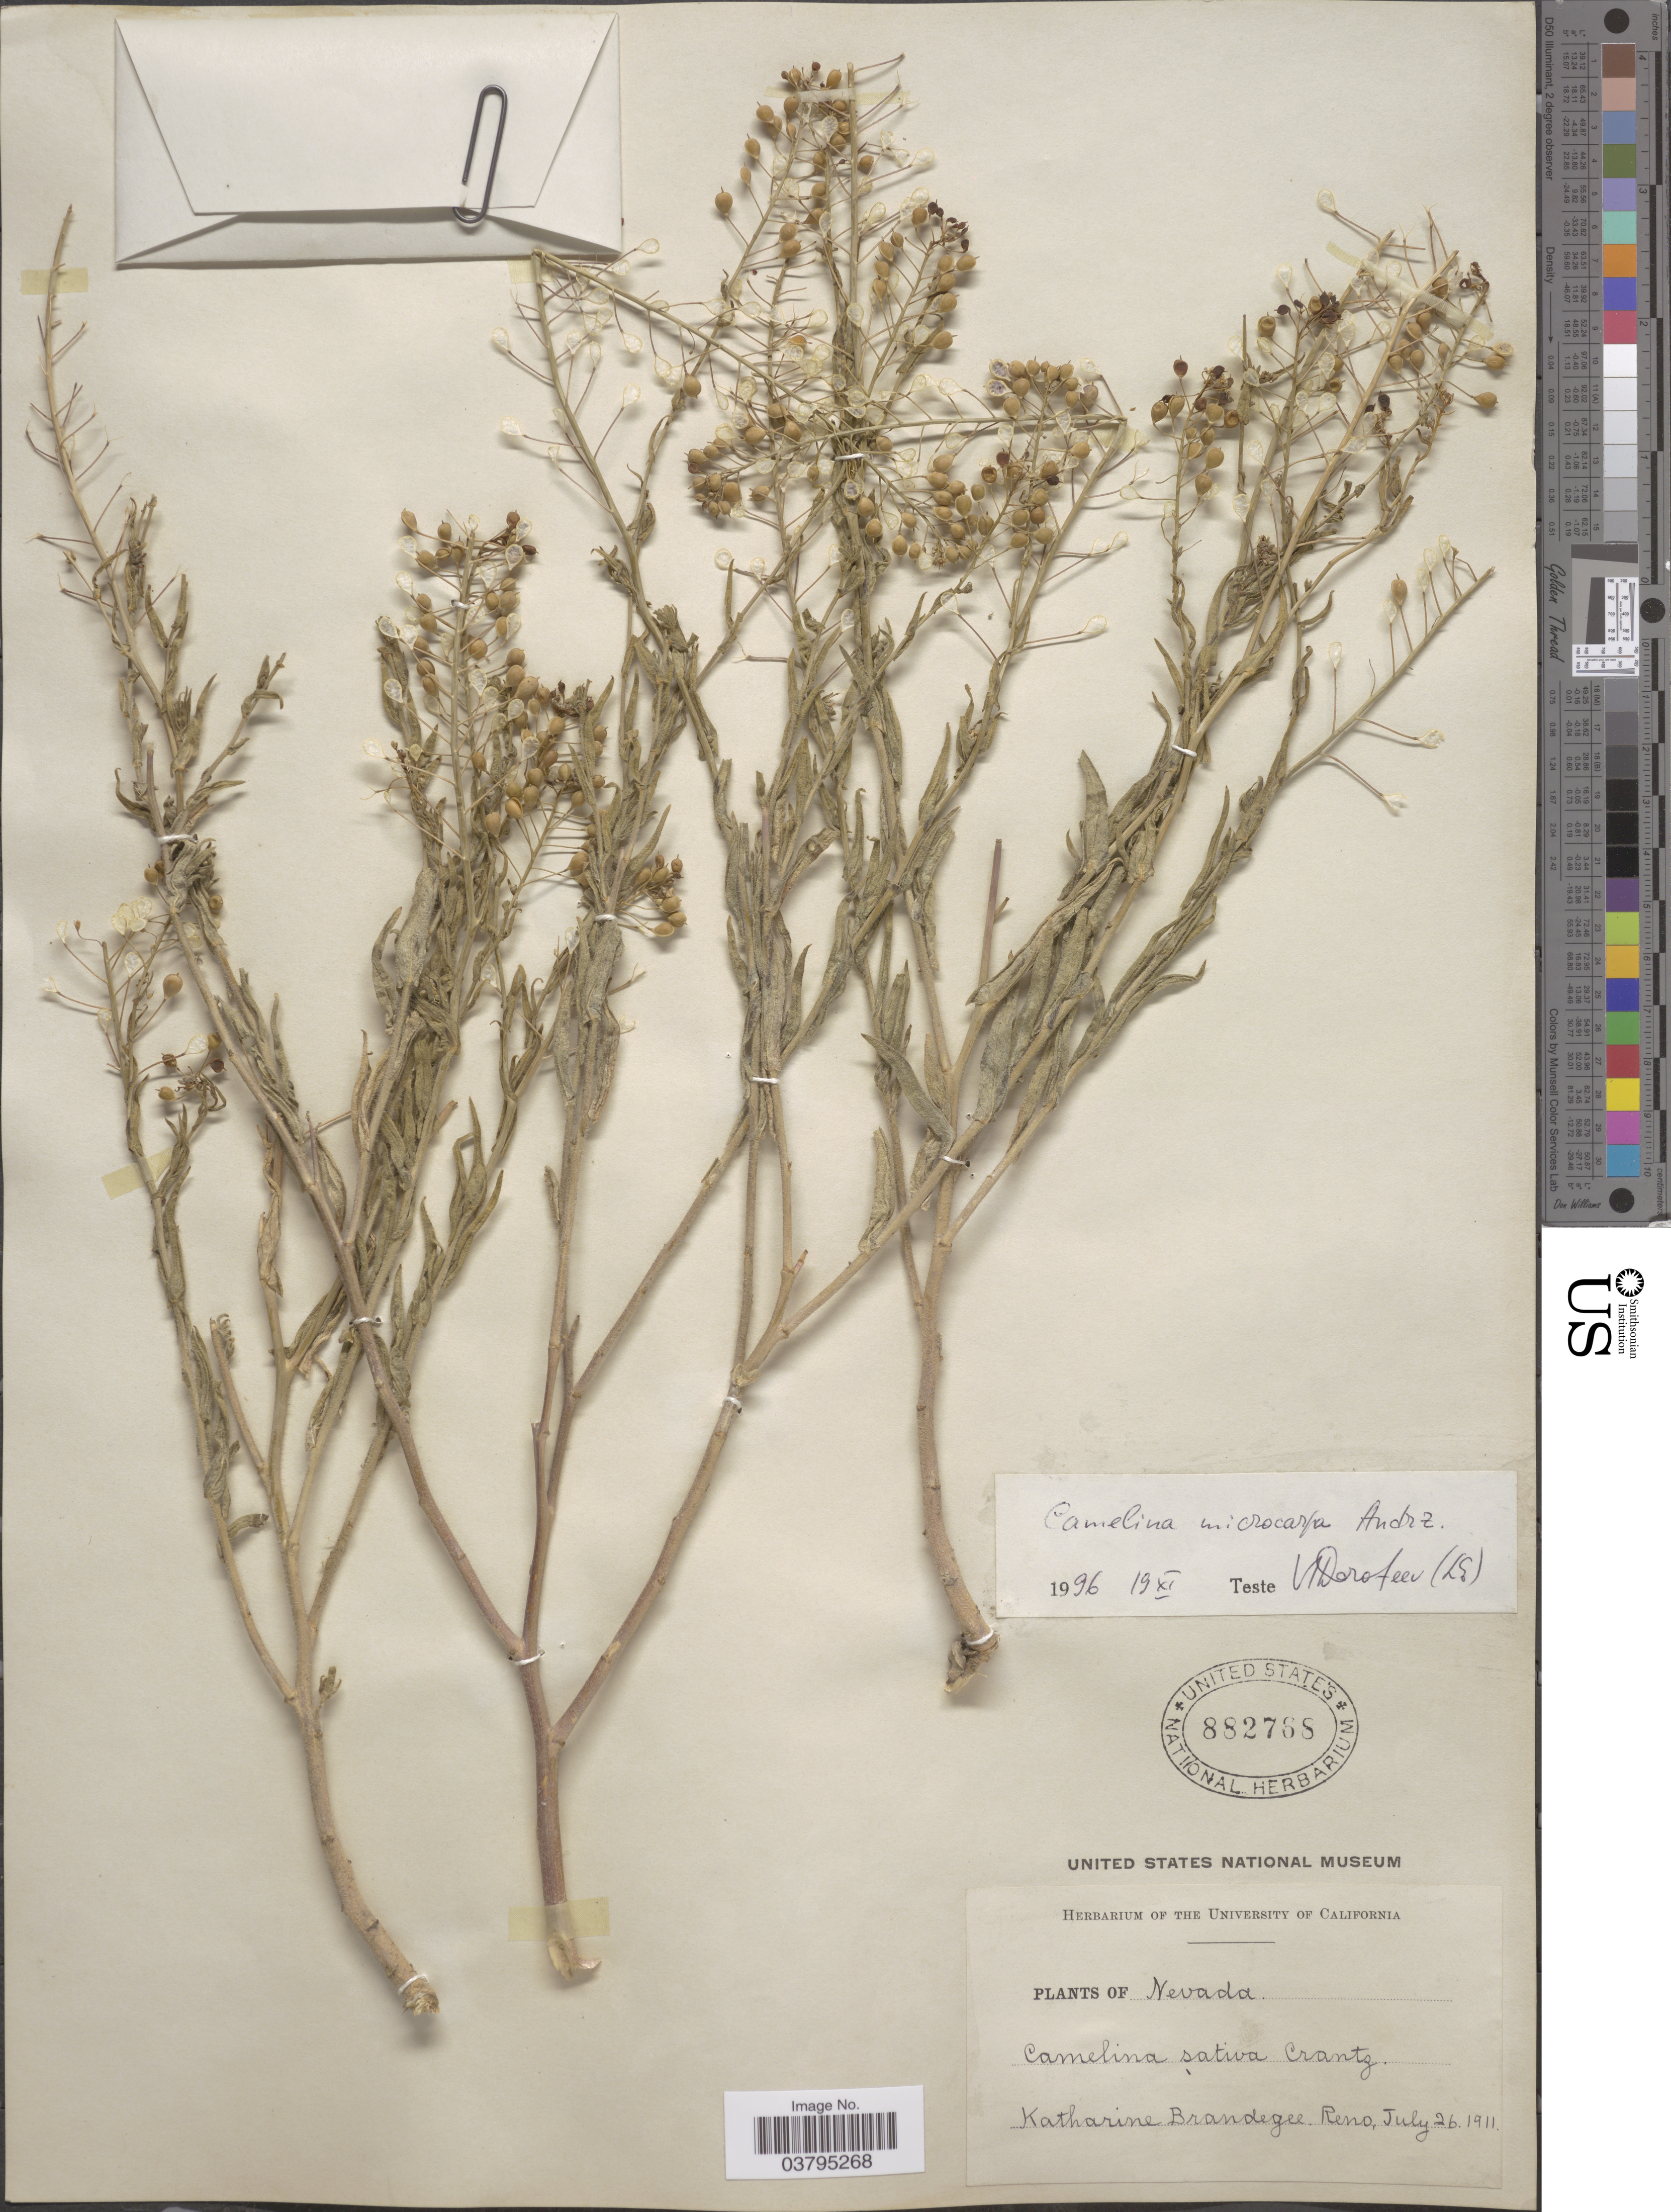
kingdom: Plantae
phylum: Tracheophyta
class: Magnoliopsida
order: Brassicales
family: Brassicaceae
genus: Camelina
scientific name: Camelina microcarpa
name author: DC.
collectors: M. K. Brandegee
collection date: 1911-07-26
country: United States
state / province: Nevada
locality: Reno.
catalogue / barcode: US 882768